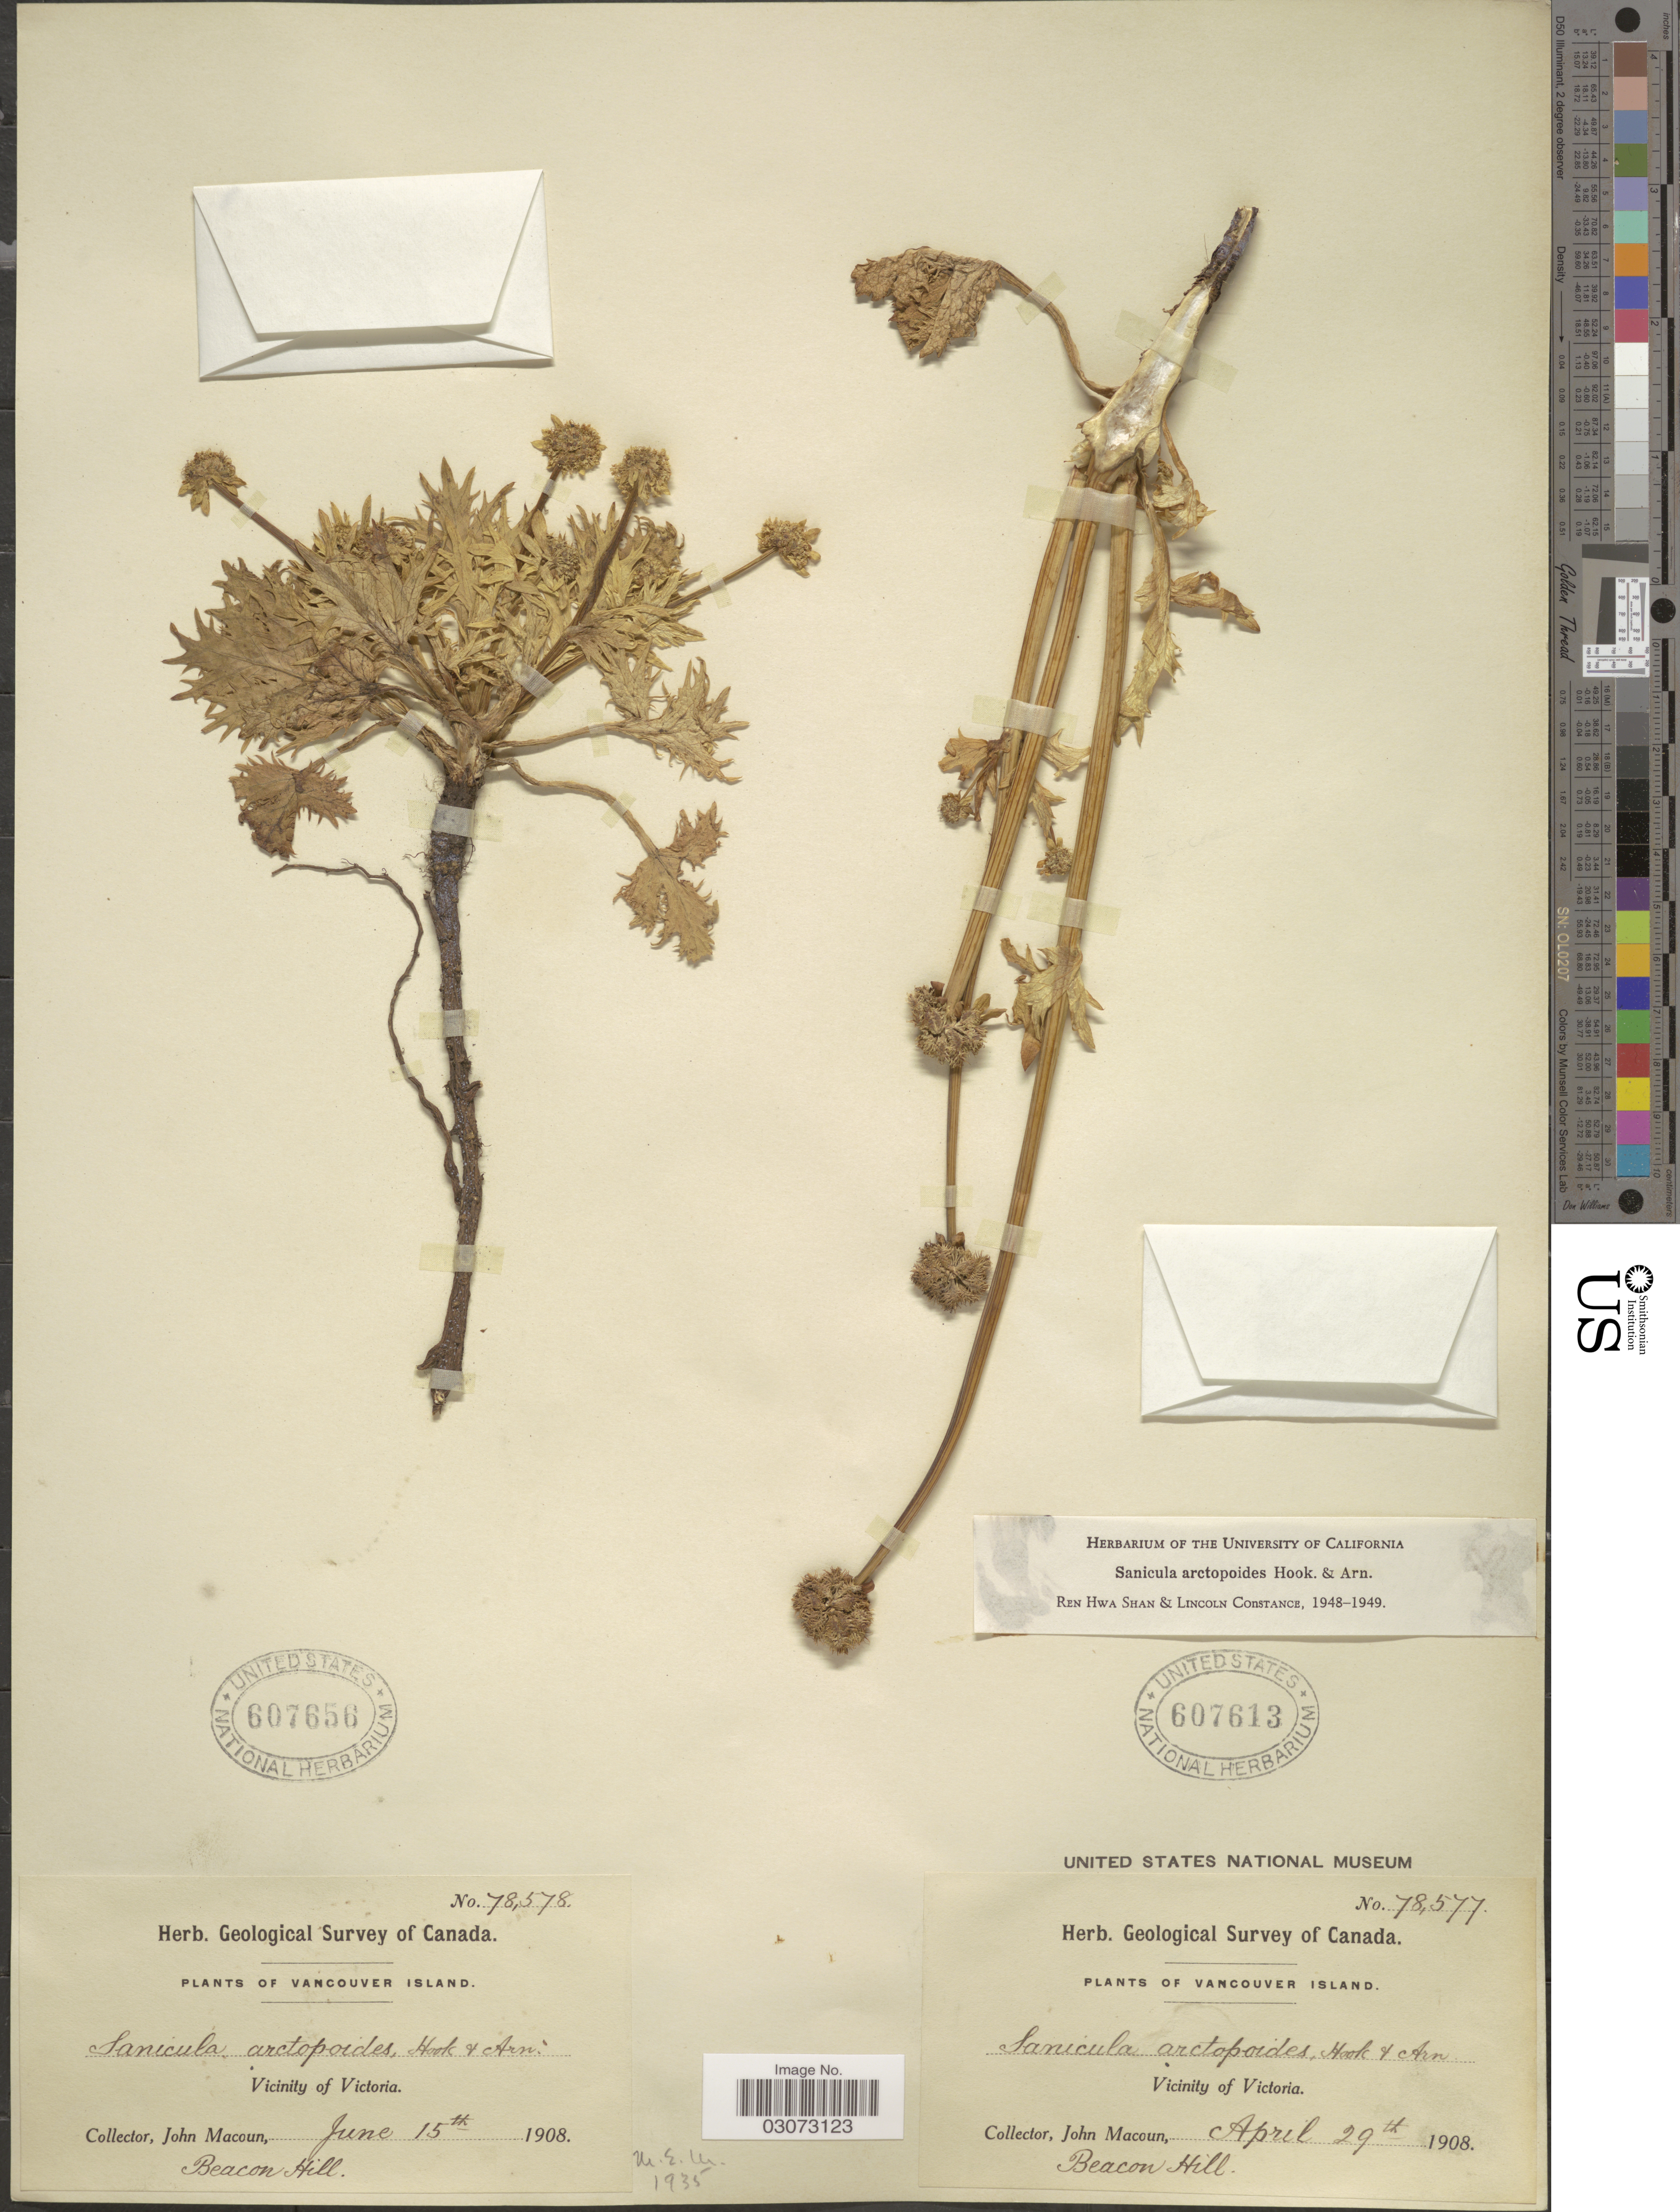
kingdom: Plantae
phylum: Tracheophyta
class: Magnoliopsida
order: Apiales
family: Apiaceae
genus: Sanicula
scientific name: Sanicula arctopoides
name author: Hook. & Arn.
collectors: J. Macoun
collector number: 78578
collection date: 1908-06-15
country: Canada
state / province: British Columbia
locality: Vancouver Island. Vicinity of Victoria. Beacon Hill.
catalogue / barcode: US 607656-2